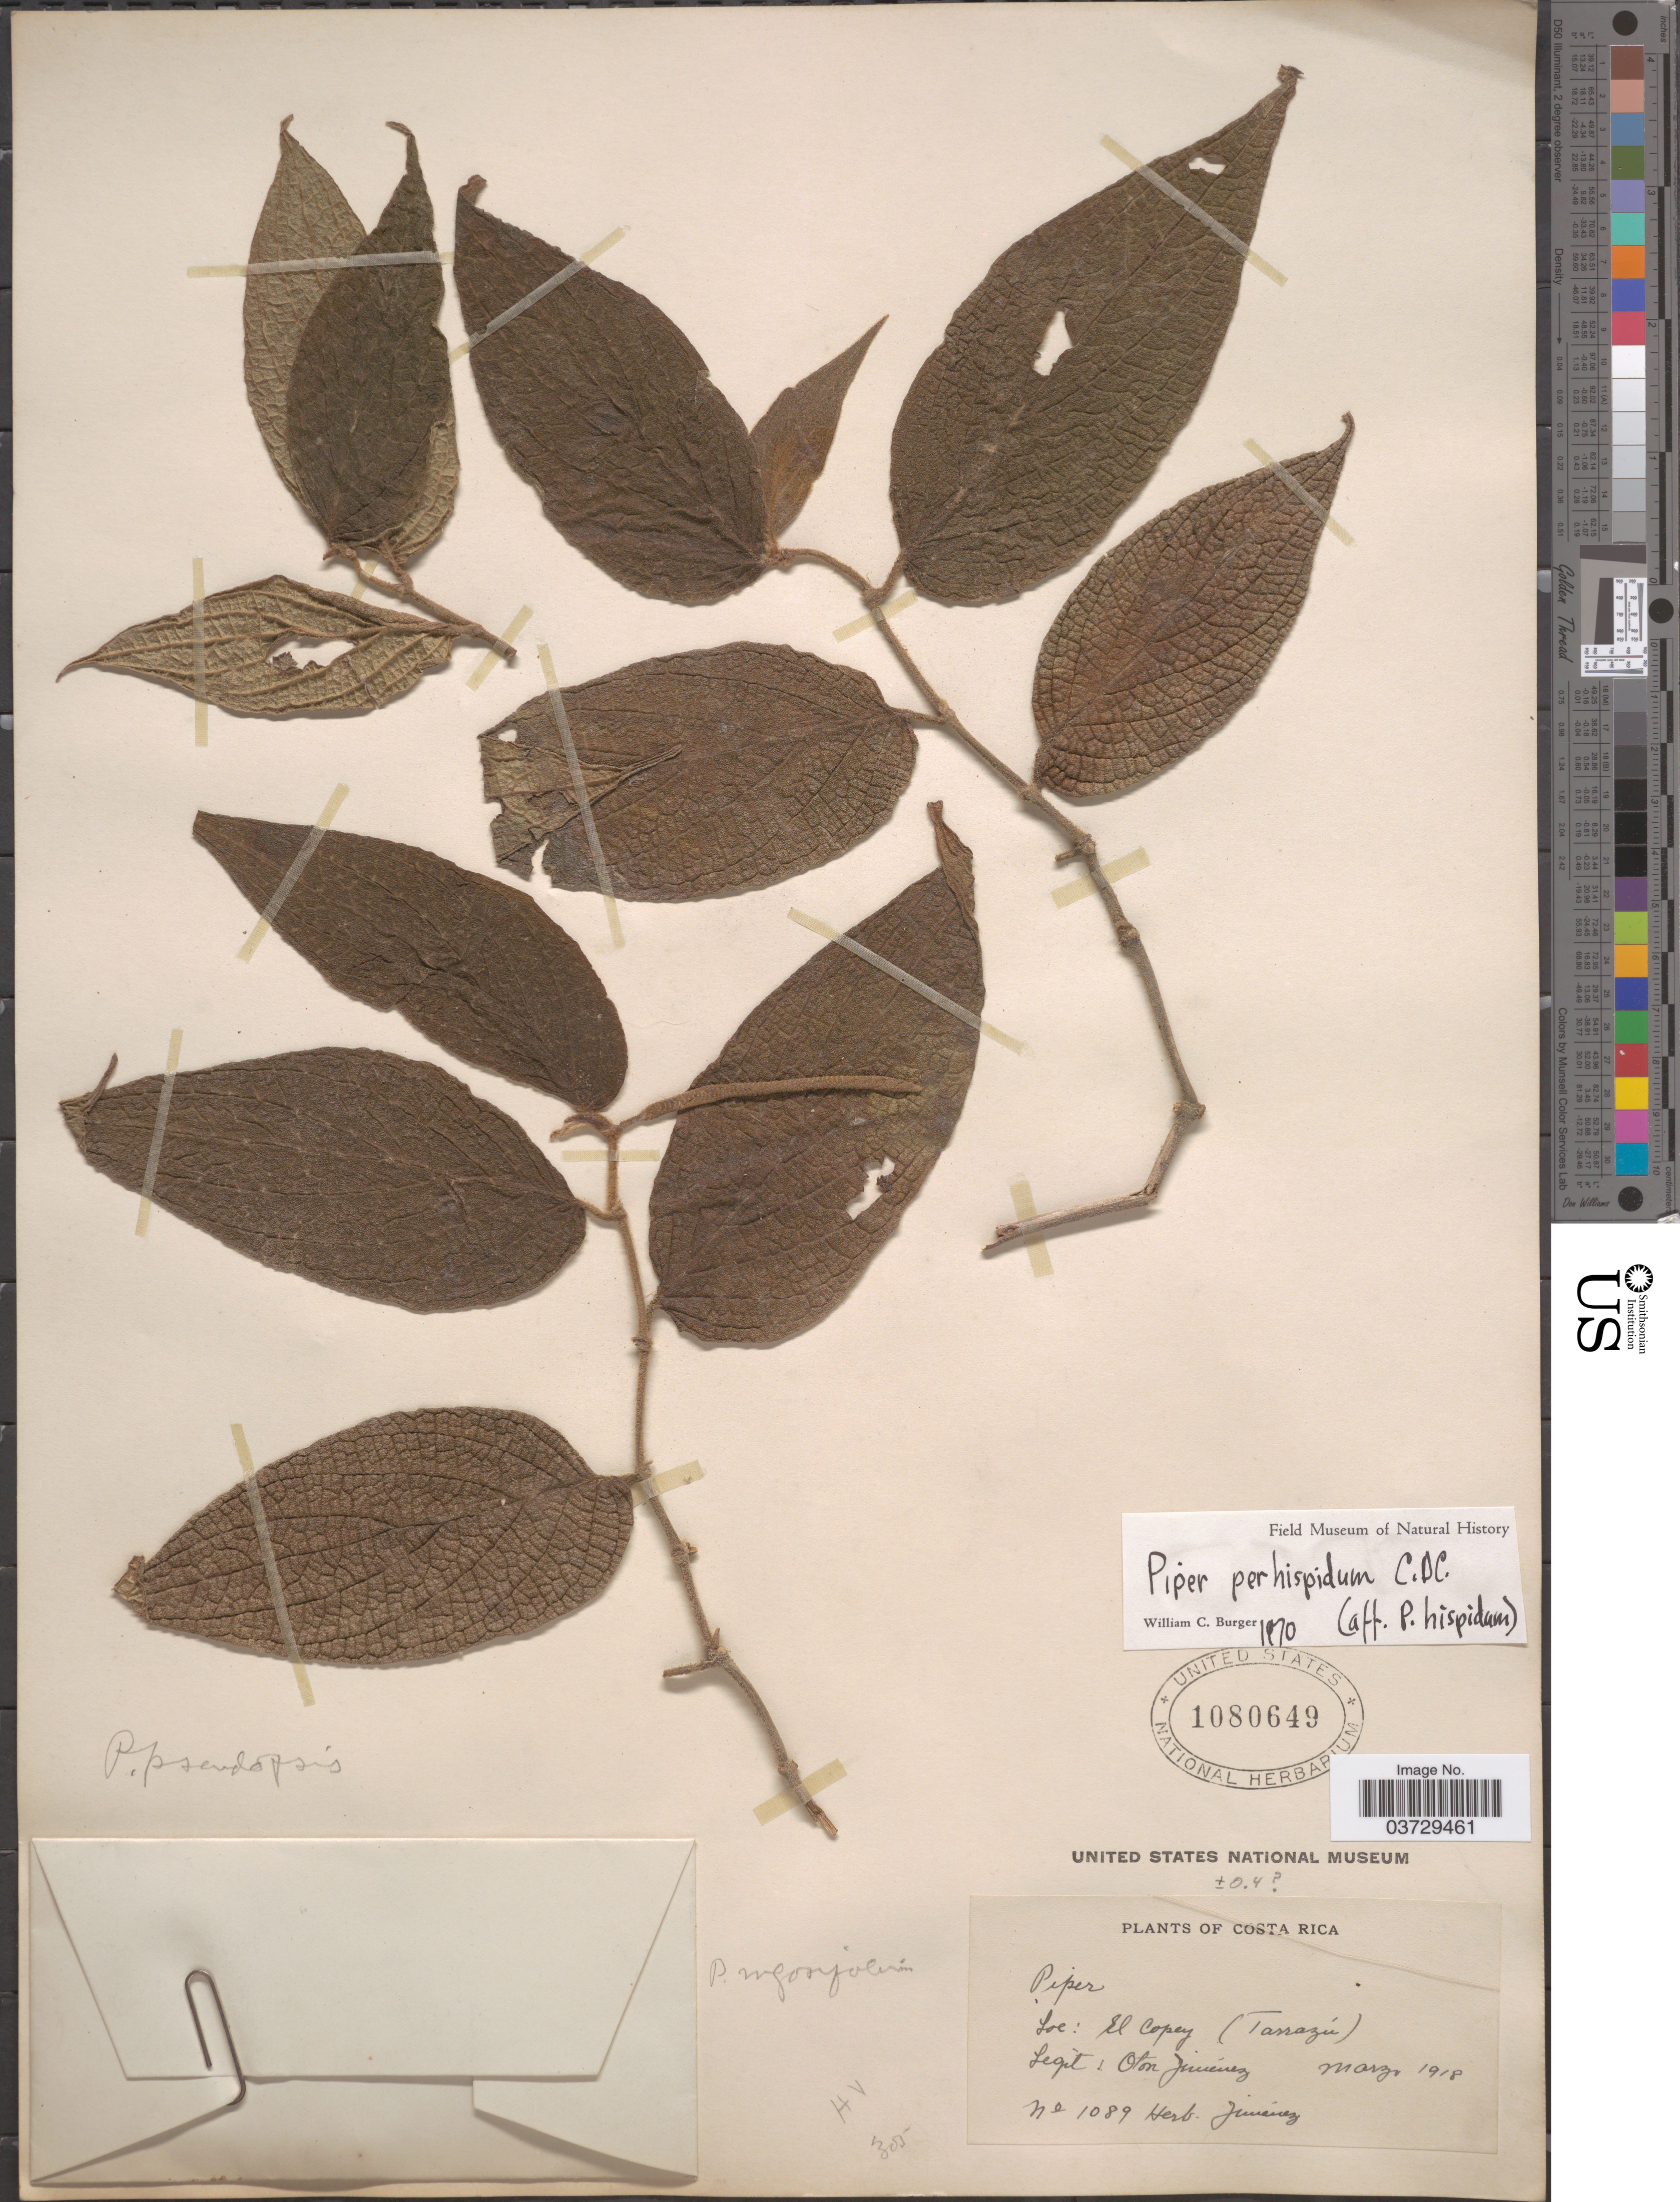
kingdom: Plantae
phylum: Tracheophyta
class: Magnoliopsida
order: Piperales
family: Piperaceae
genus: Piper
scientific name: Piper perhispidum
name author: C. DC.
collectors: O. Jimenez L.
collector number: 1089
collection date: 1918-03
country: Costa Rica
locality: El Copey (Tarrazú).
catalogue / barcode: US 1080649